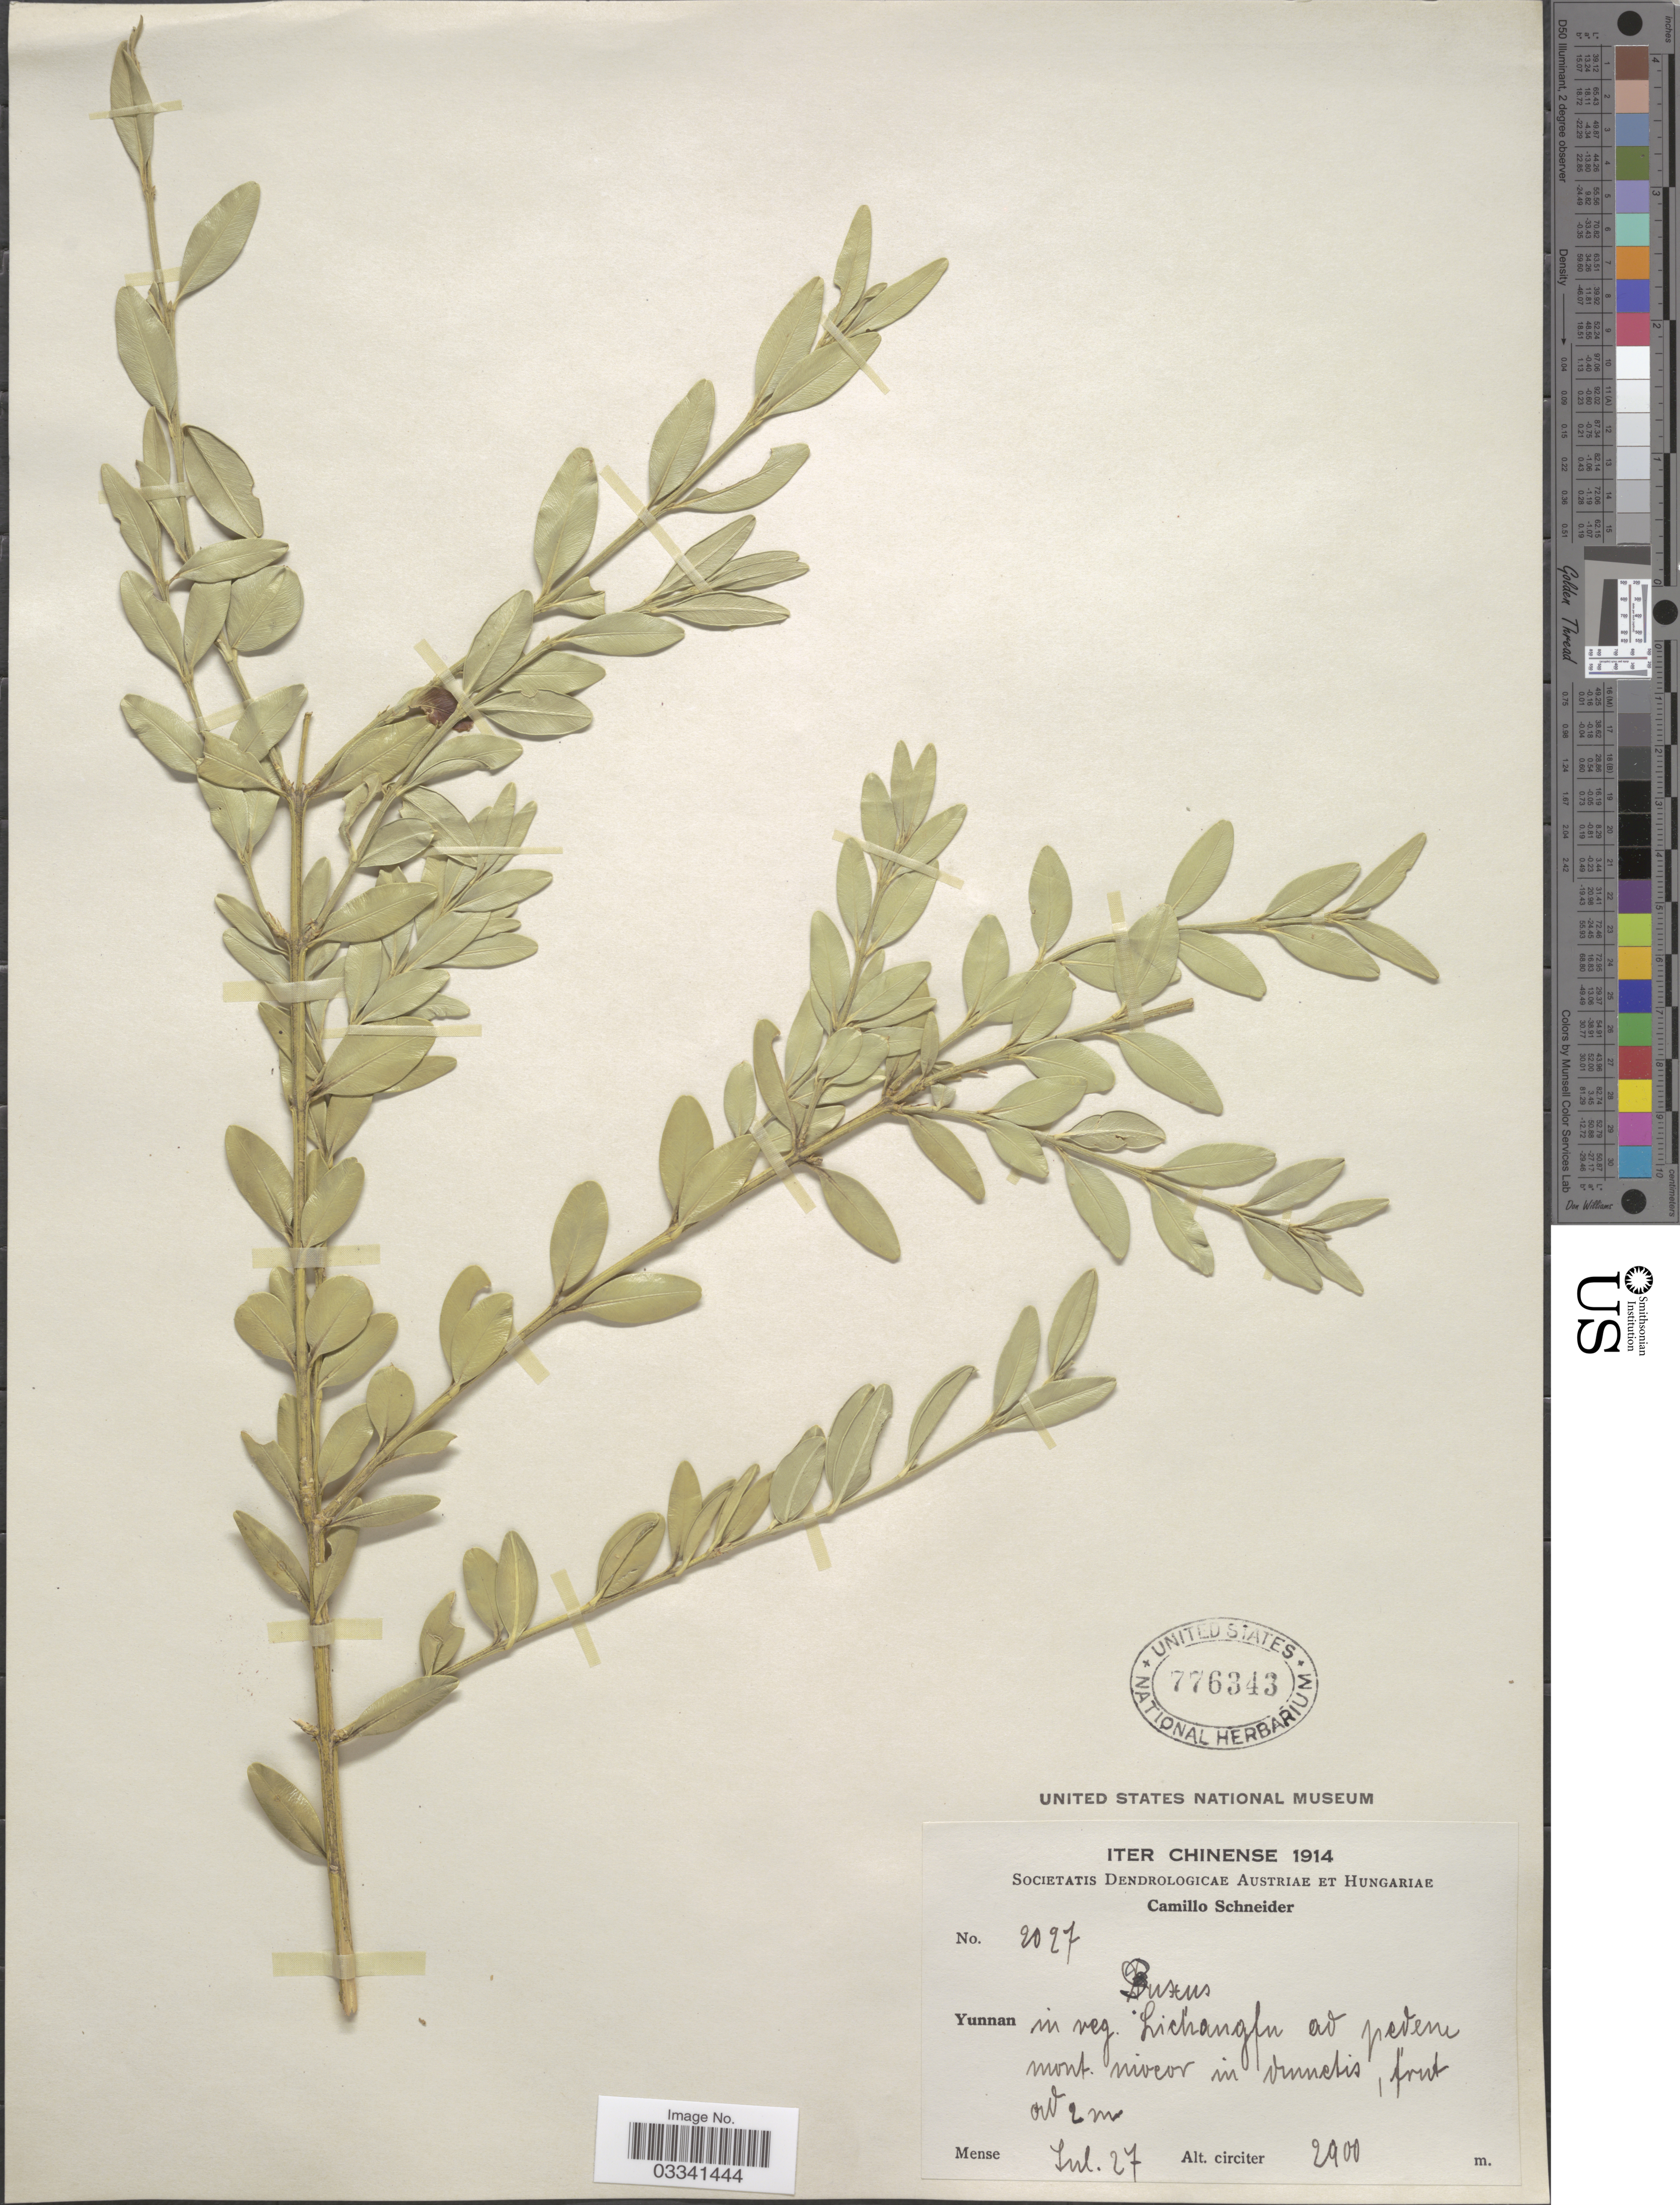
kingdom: Plantae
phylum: Tracheophyta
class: Magnoliopsida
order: Buxales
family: Buxaceae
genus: Buxus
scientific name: Buxus sinica var. insularis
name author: (Nakai) Cheng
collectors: C. K. Schneider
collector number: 2027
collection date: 1914-07-27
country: China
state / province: Yunnan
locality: In veg. Lichangfu ad pedene mont. niveor in dumetis.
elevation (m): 2900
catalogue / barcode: US 776343